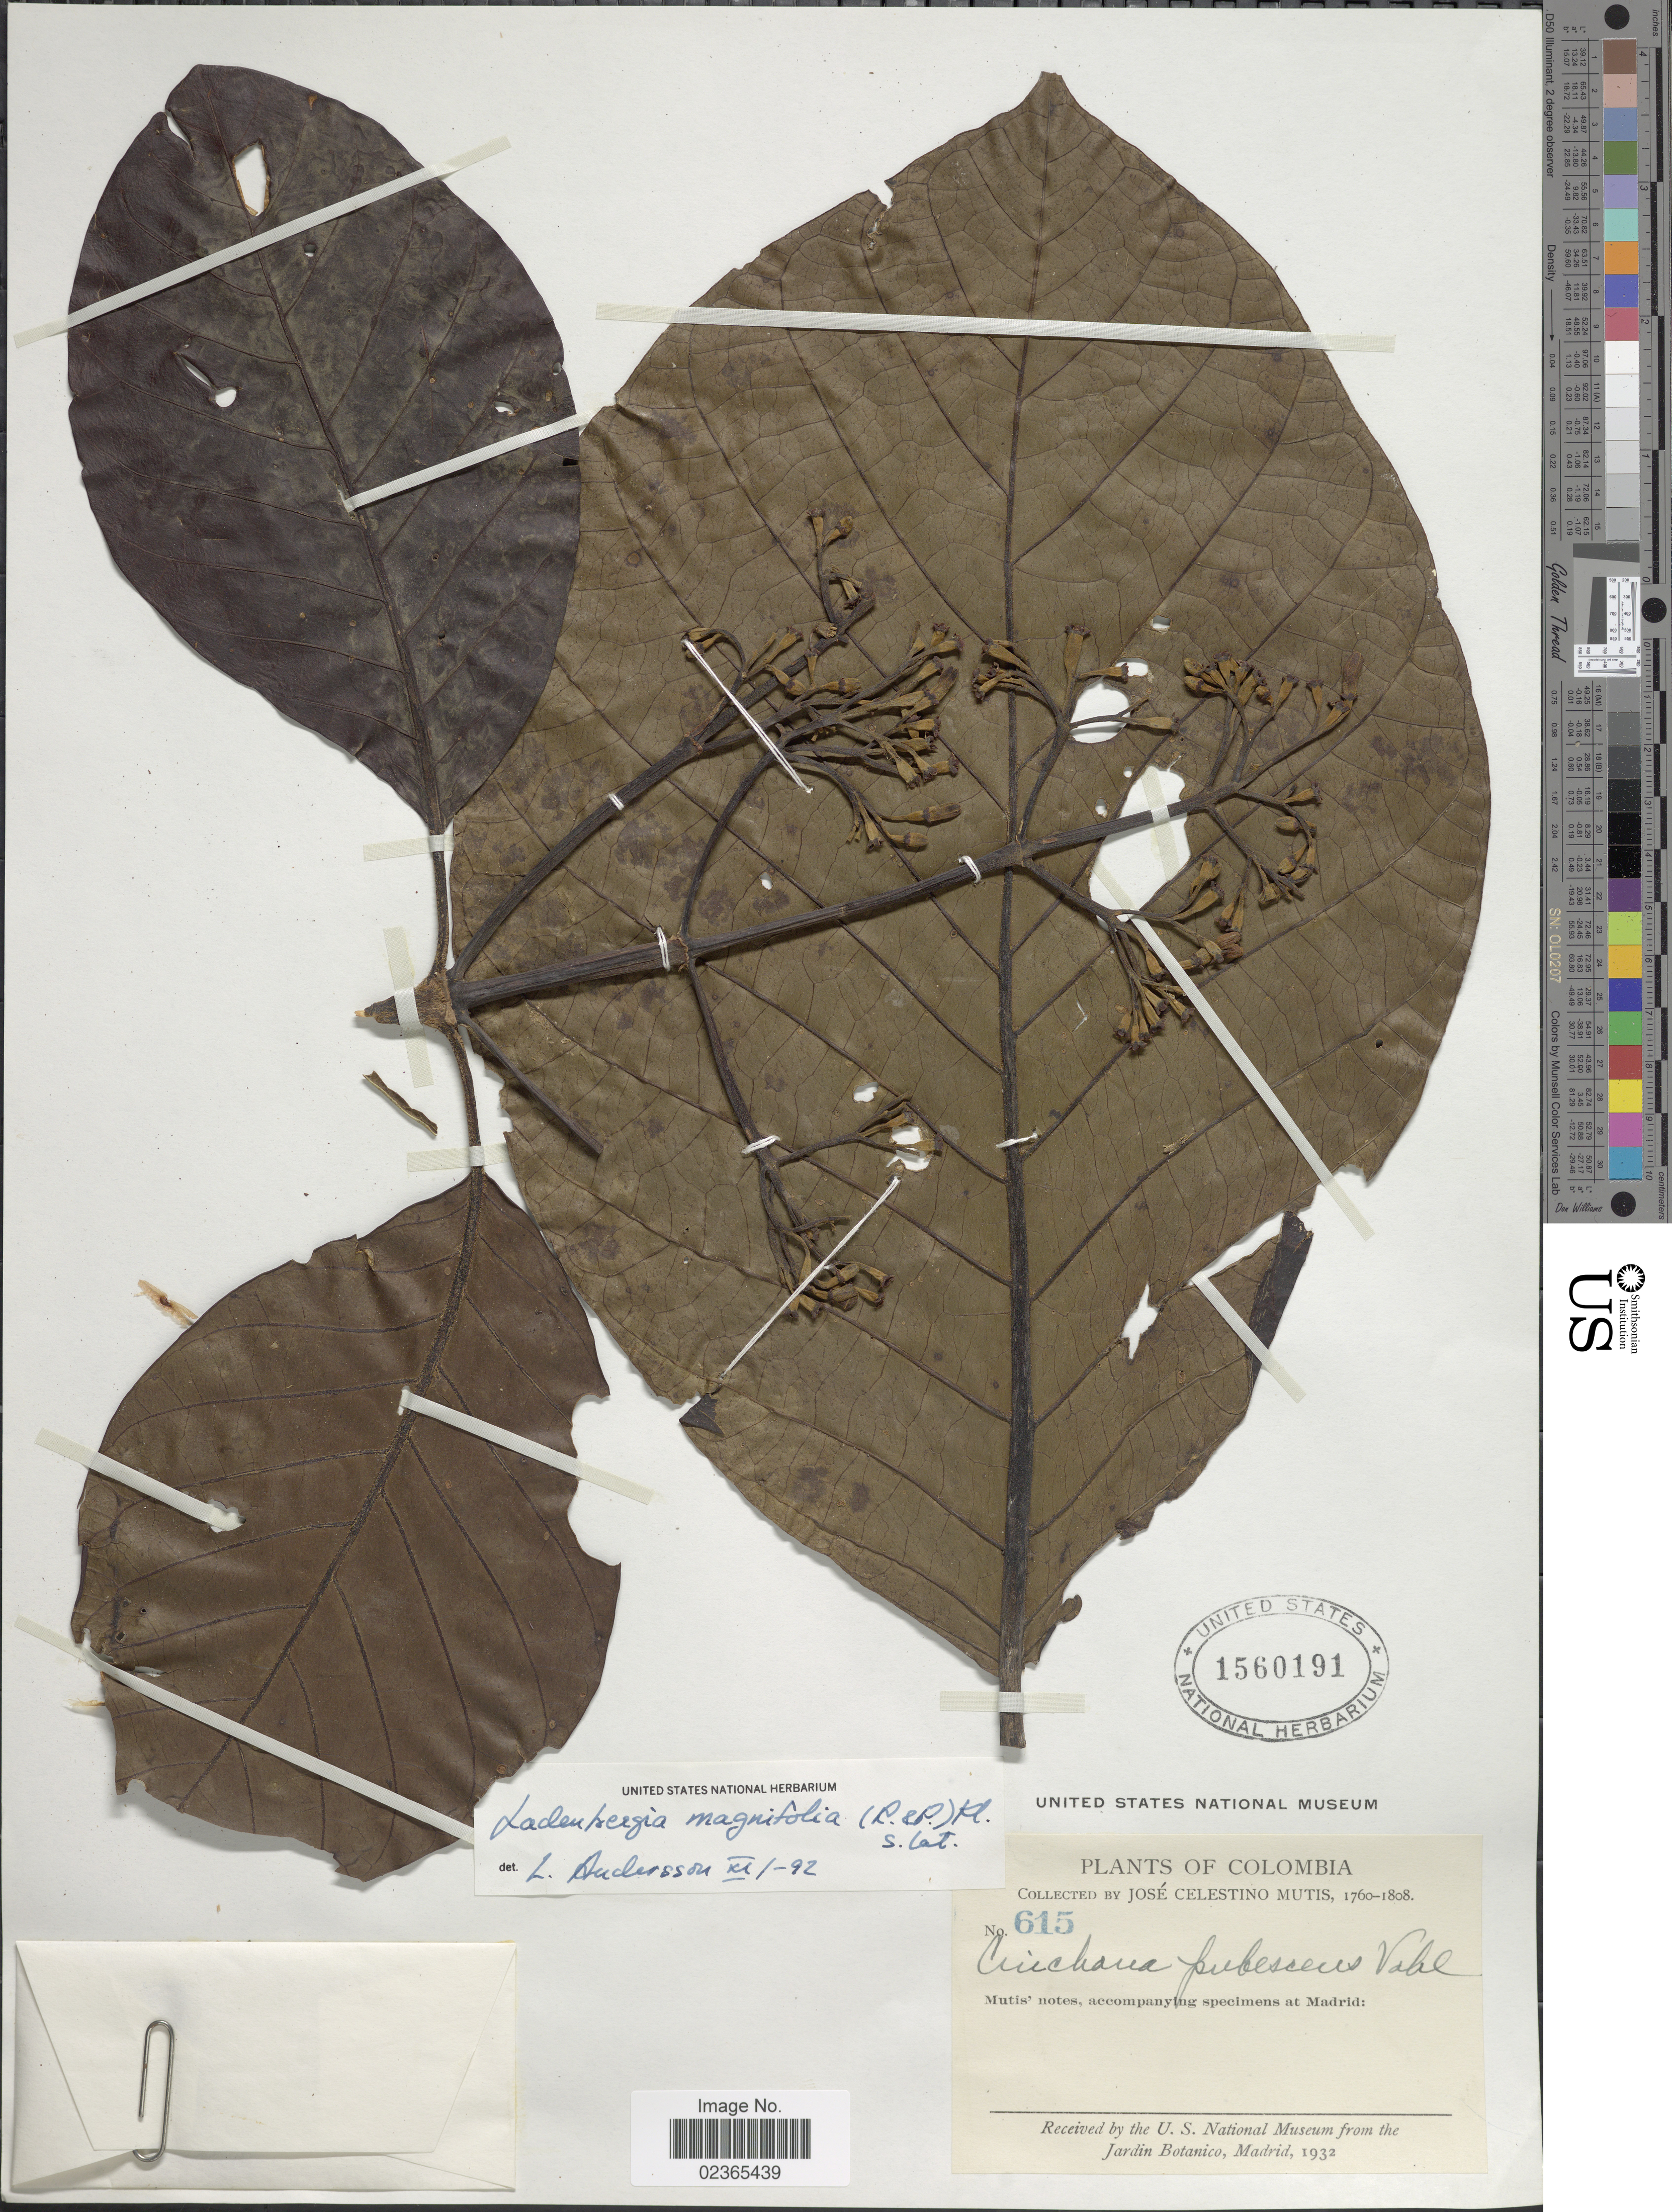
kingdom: Plantae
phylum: Tracheophyta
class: Magnoliopsida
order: Gentianales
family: Rubiaceae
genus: Ladenbergia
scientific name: Ladenbergia oblongifolia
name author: (Mutis) L. Andersson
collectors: J. C. B. Mutis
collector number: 615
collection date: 1760/1808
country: Colombia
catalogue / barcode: US 1560191